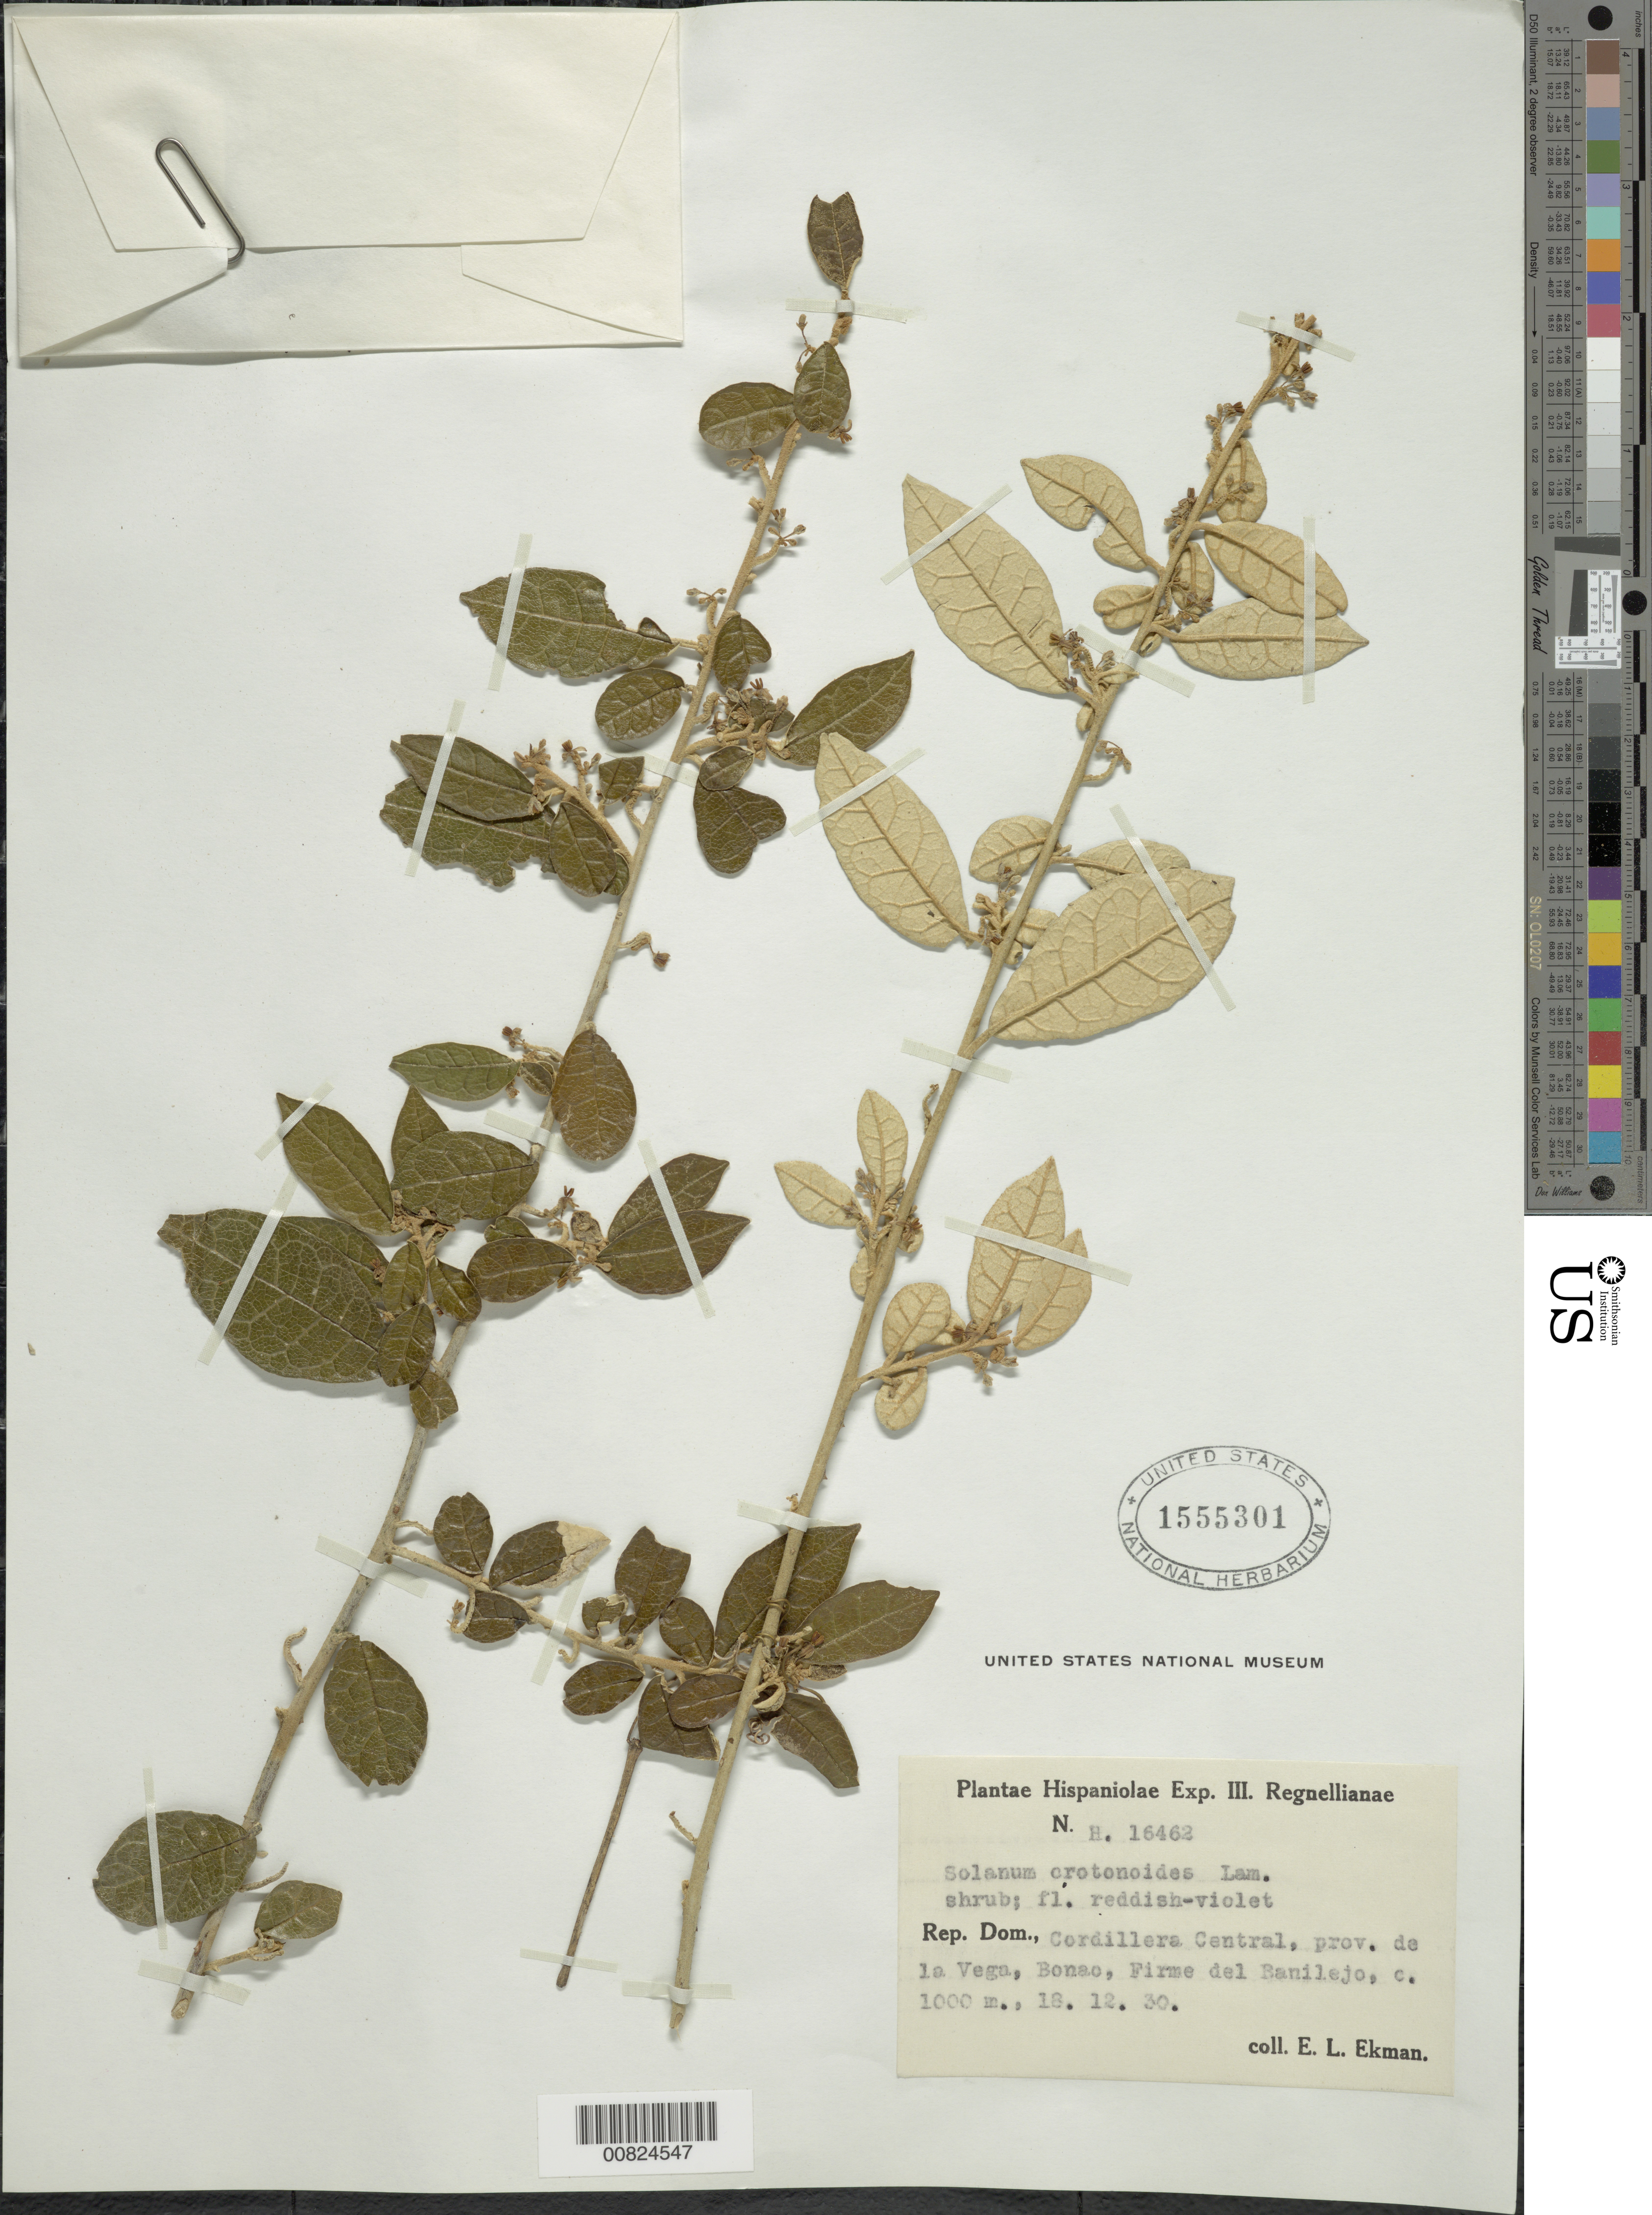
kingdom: Plantae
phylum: Tracheophyta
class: Magnoliopsida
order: Solanales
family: Solanaceae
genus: Solanum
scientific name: Solanum crotonoides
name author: Lam.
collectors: E. L. Ekman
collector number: H 16462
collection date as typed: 18 Dec 1930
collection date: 1930-12-18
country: Dominican Republic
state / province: La Vega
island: Hispaniola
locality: Cordillera Central, Bonac, Firme del Banilejo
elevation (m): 1000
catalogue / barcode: US 1555301